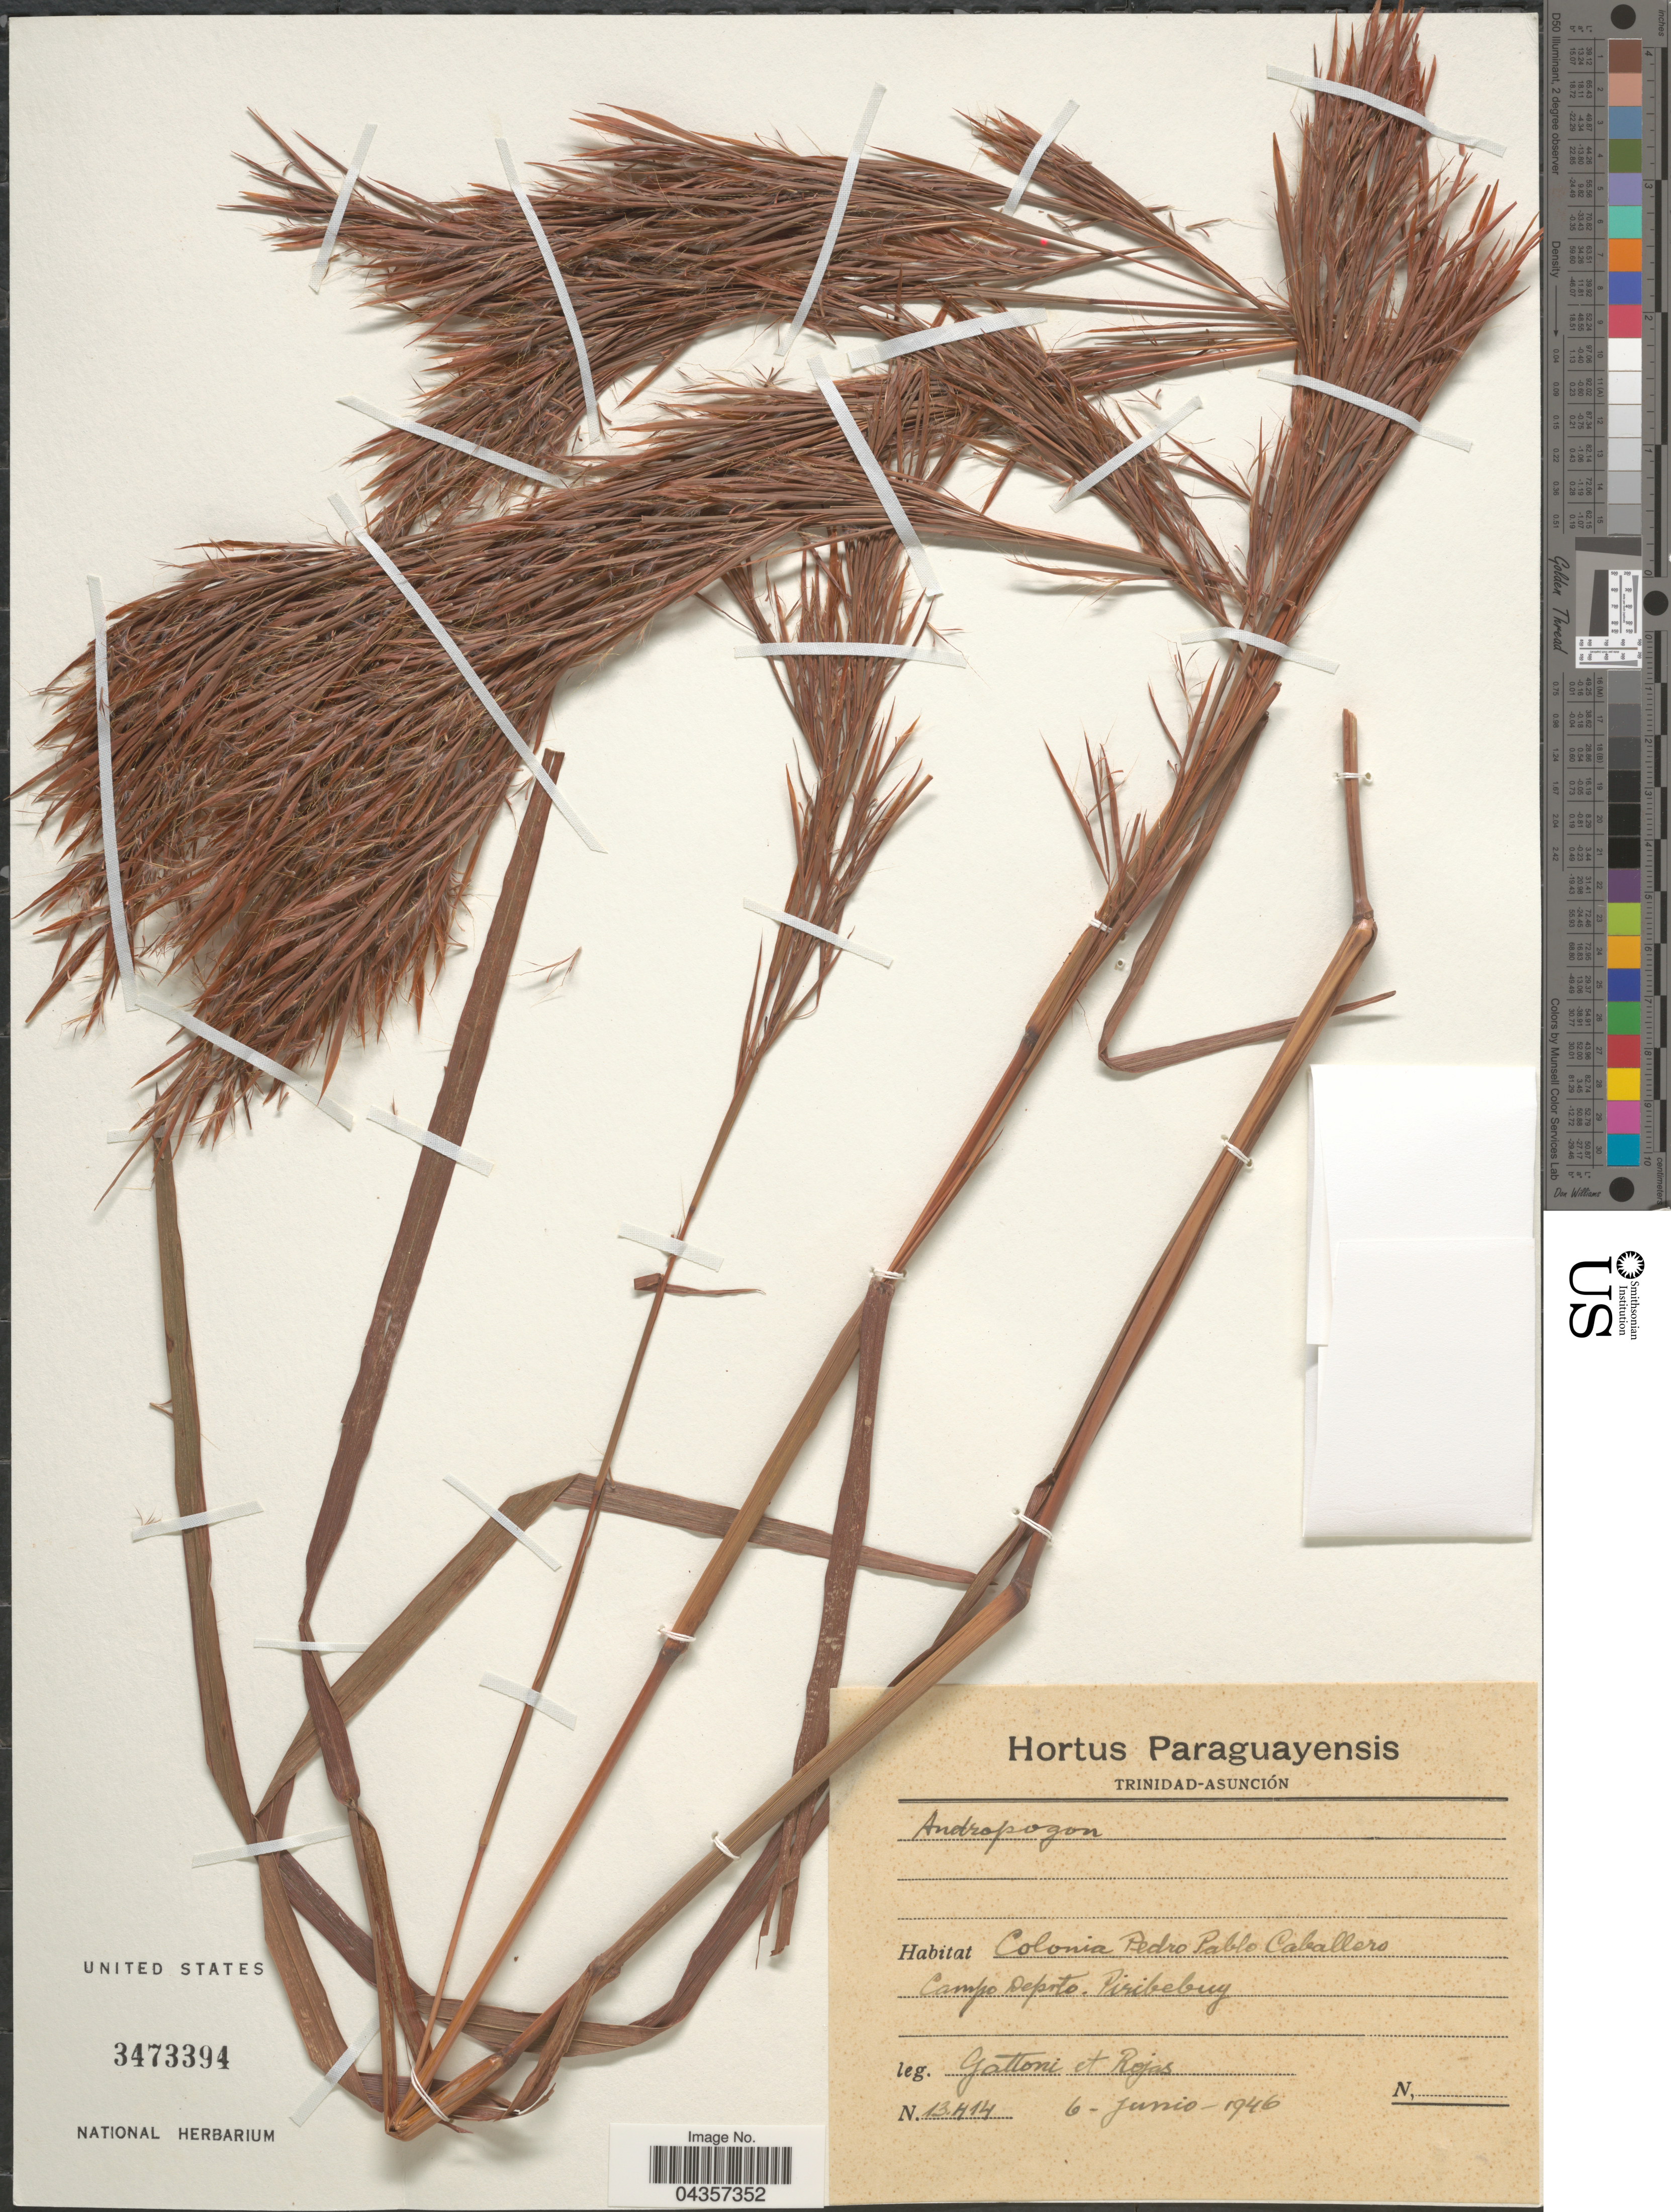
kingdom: Plantae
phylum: Tracheophyta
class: Liliopsida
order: Poales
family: Poaceae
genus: Schizachyrium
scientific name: Schizachyrium sp.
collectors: Gattoni & Rojas, --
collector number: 13414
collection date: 1946-06-06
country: Paraguay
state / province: Asuncion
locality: Trinidad. Colonia Pedro Pablo Caballero. Campo Deprto. Piribebuy.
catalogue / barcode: US 3473394